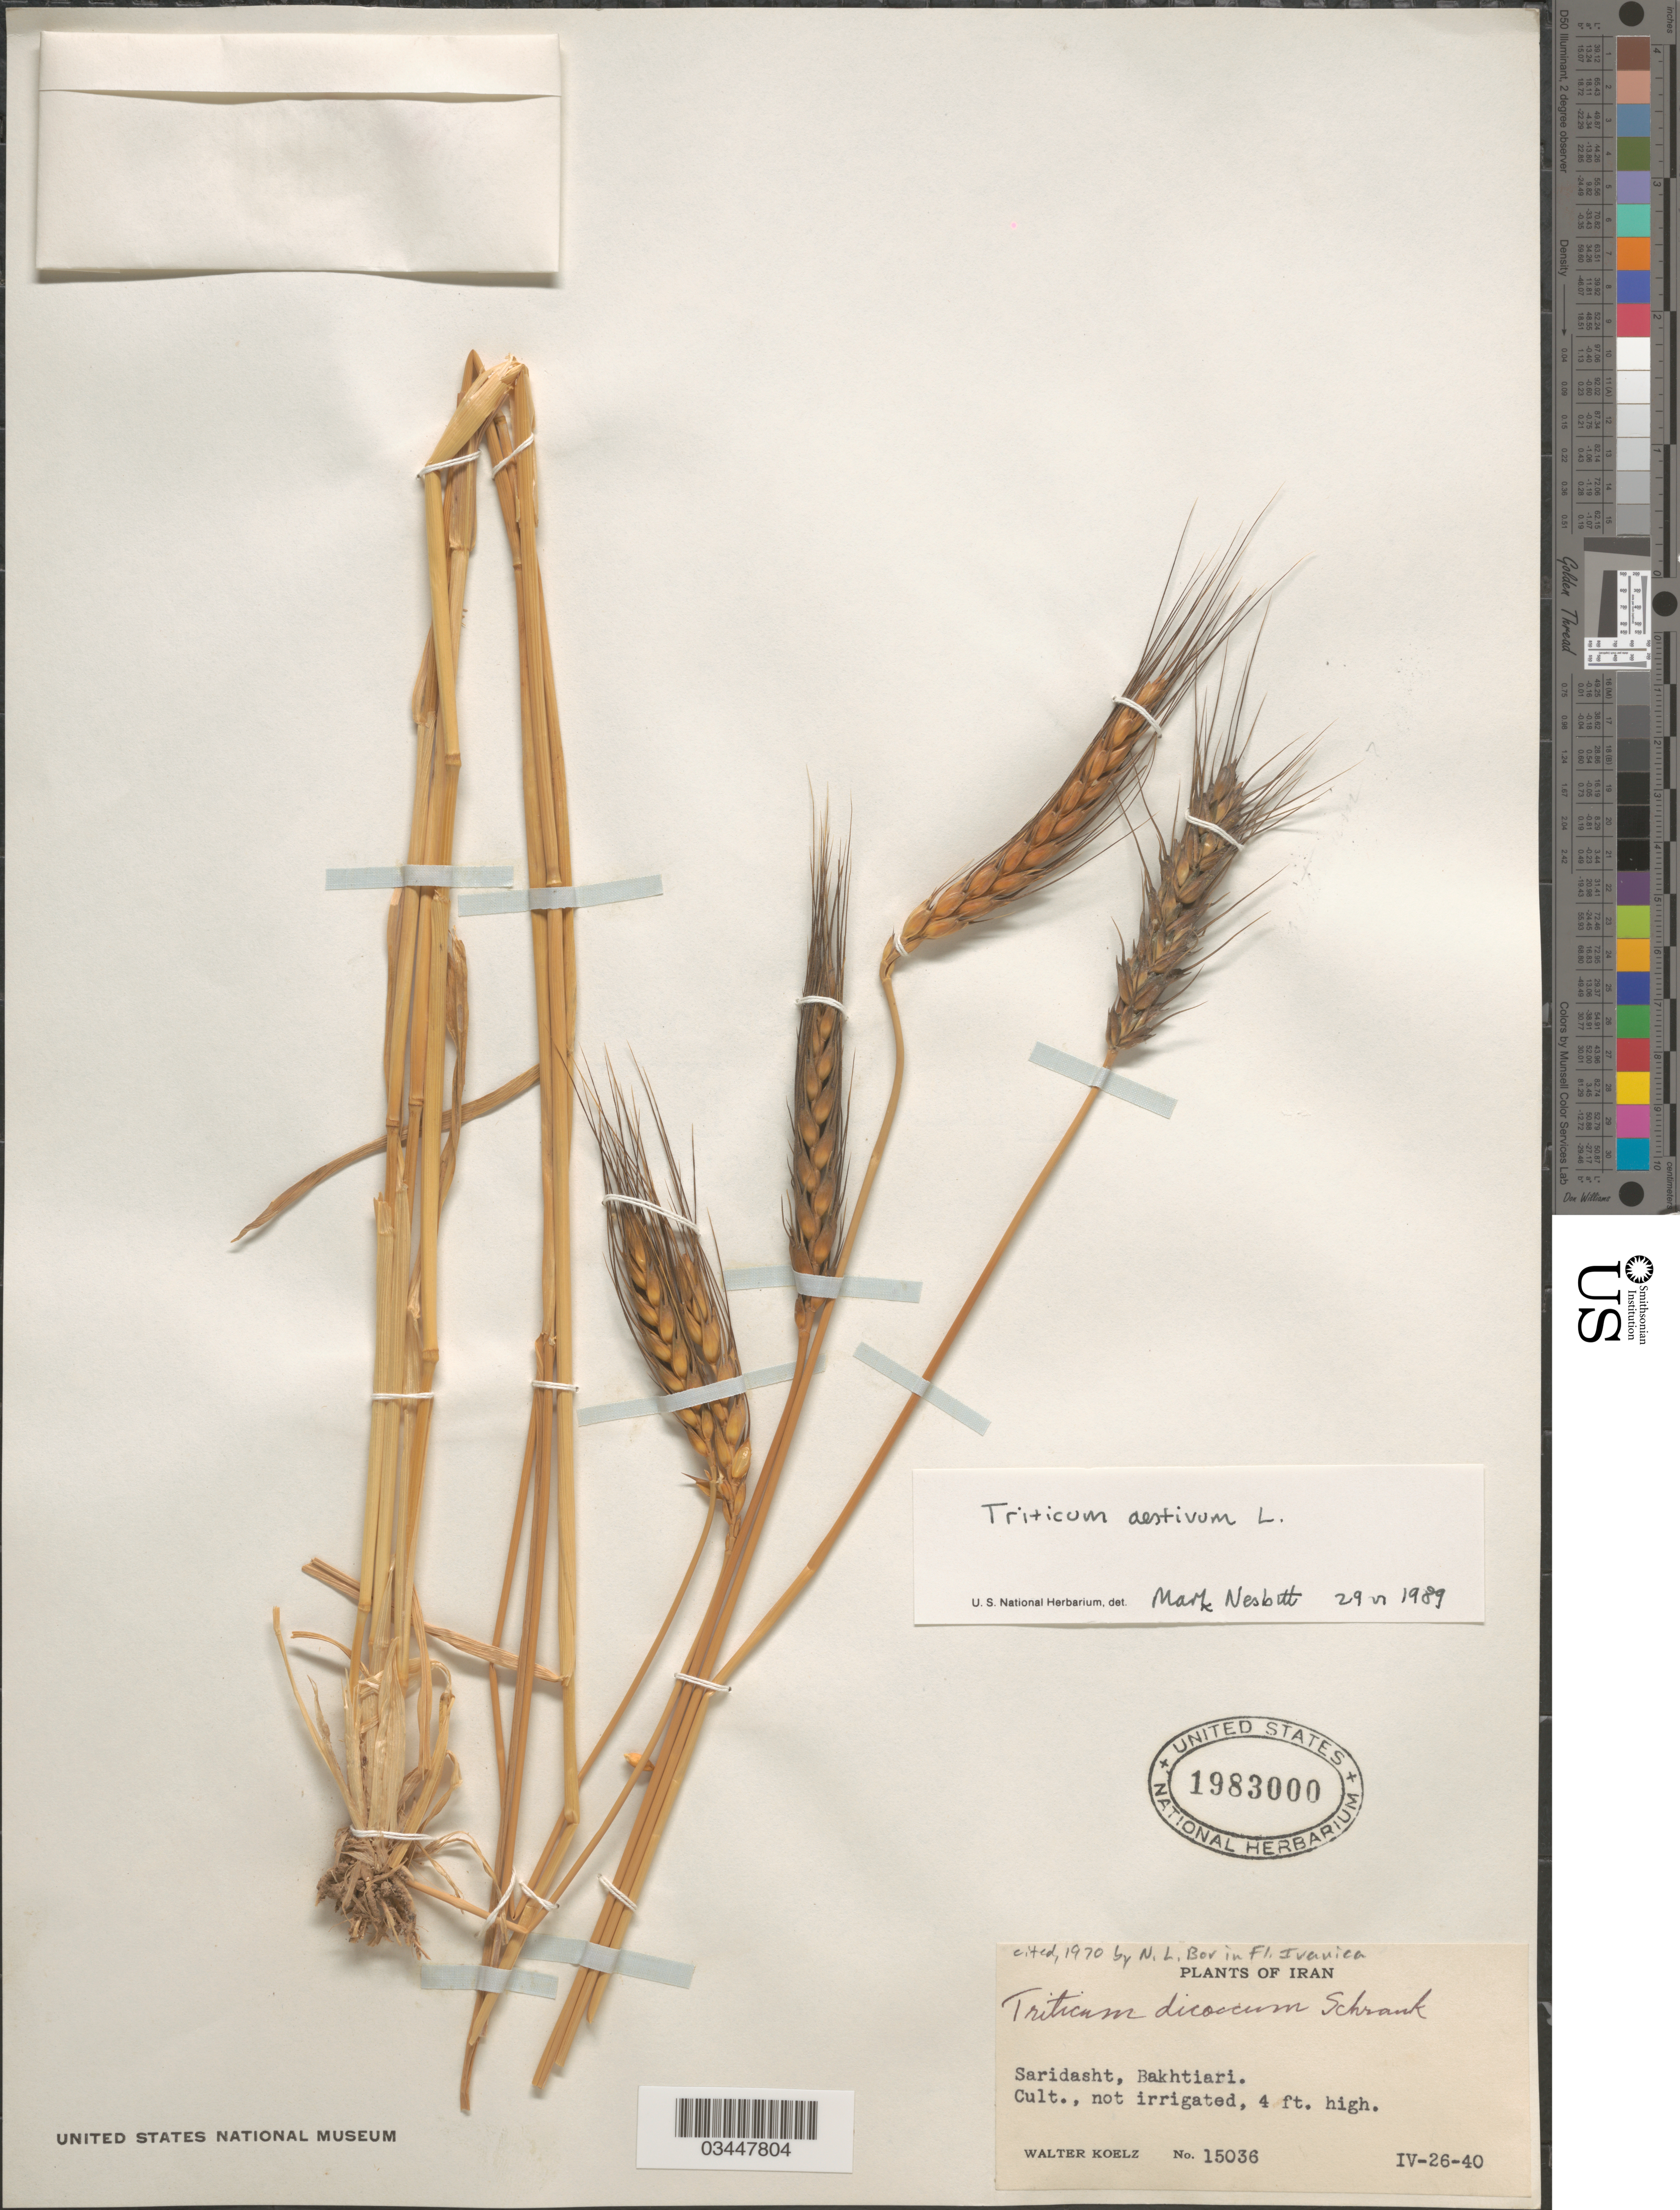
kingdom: Plantae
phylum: Tracheophyta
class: Liliopsida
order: Poales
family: Poaceae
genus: Triticum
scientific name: Triticum aestivum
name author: L.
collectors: W. N. Koelz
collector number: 15036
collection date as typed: Transcribed d/m/y: 26/4/40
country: Iran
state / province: Chahar Mahaal and Bakhtiari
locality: Saridasht, Bakhtiari. Cult., nort irrigated.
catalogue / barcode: US 1983000